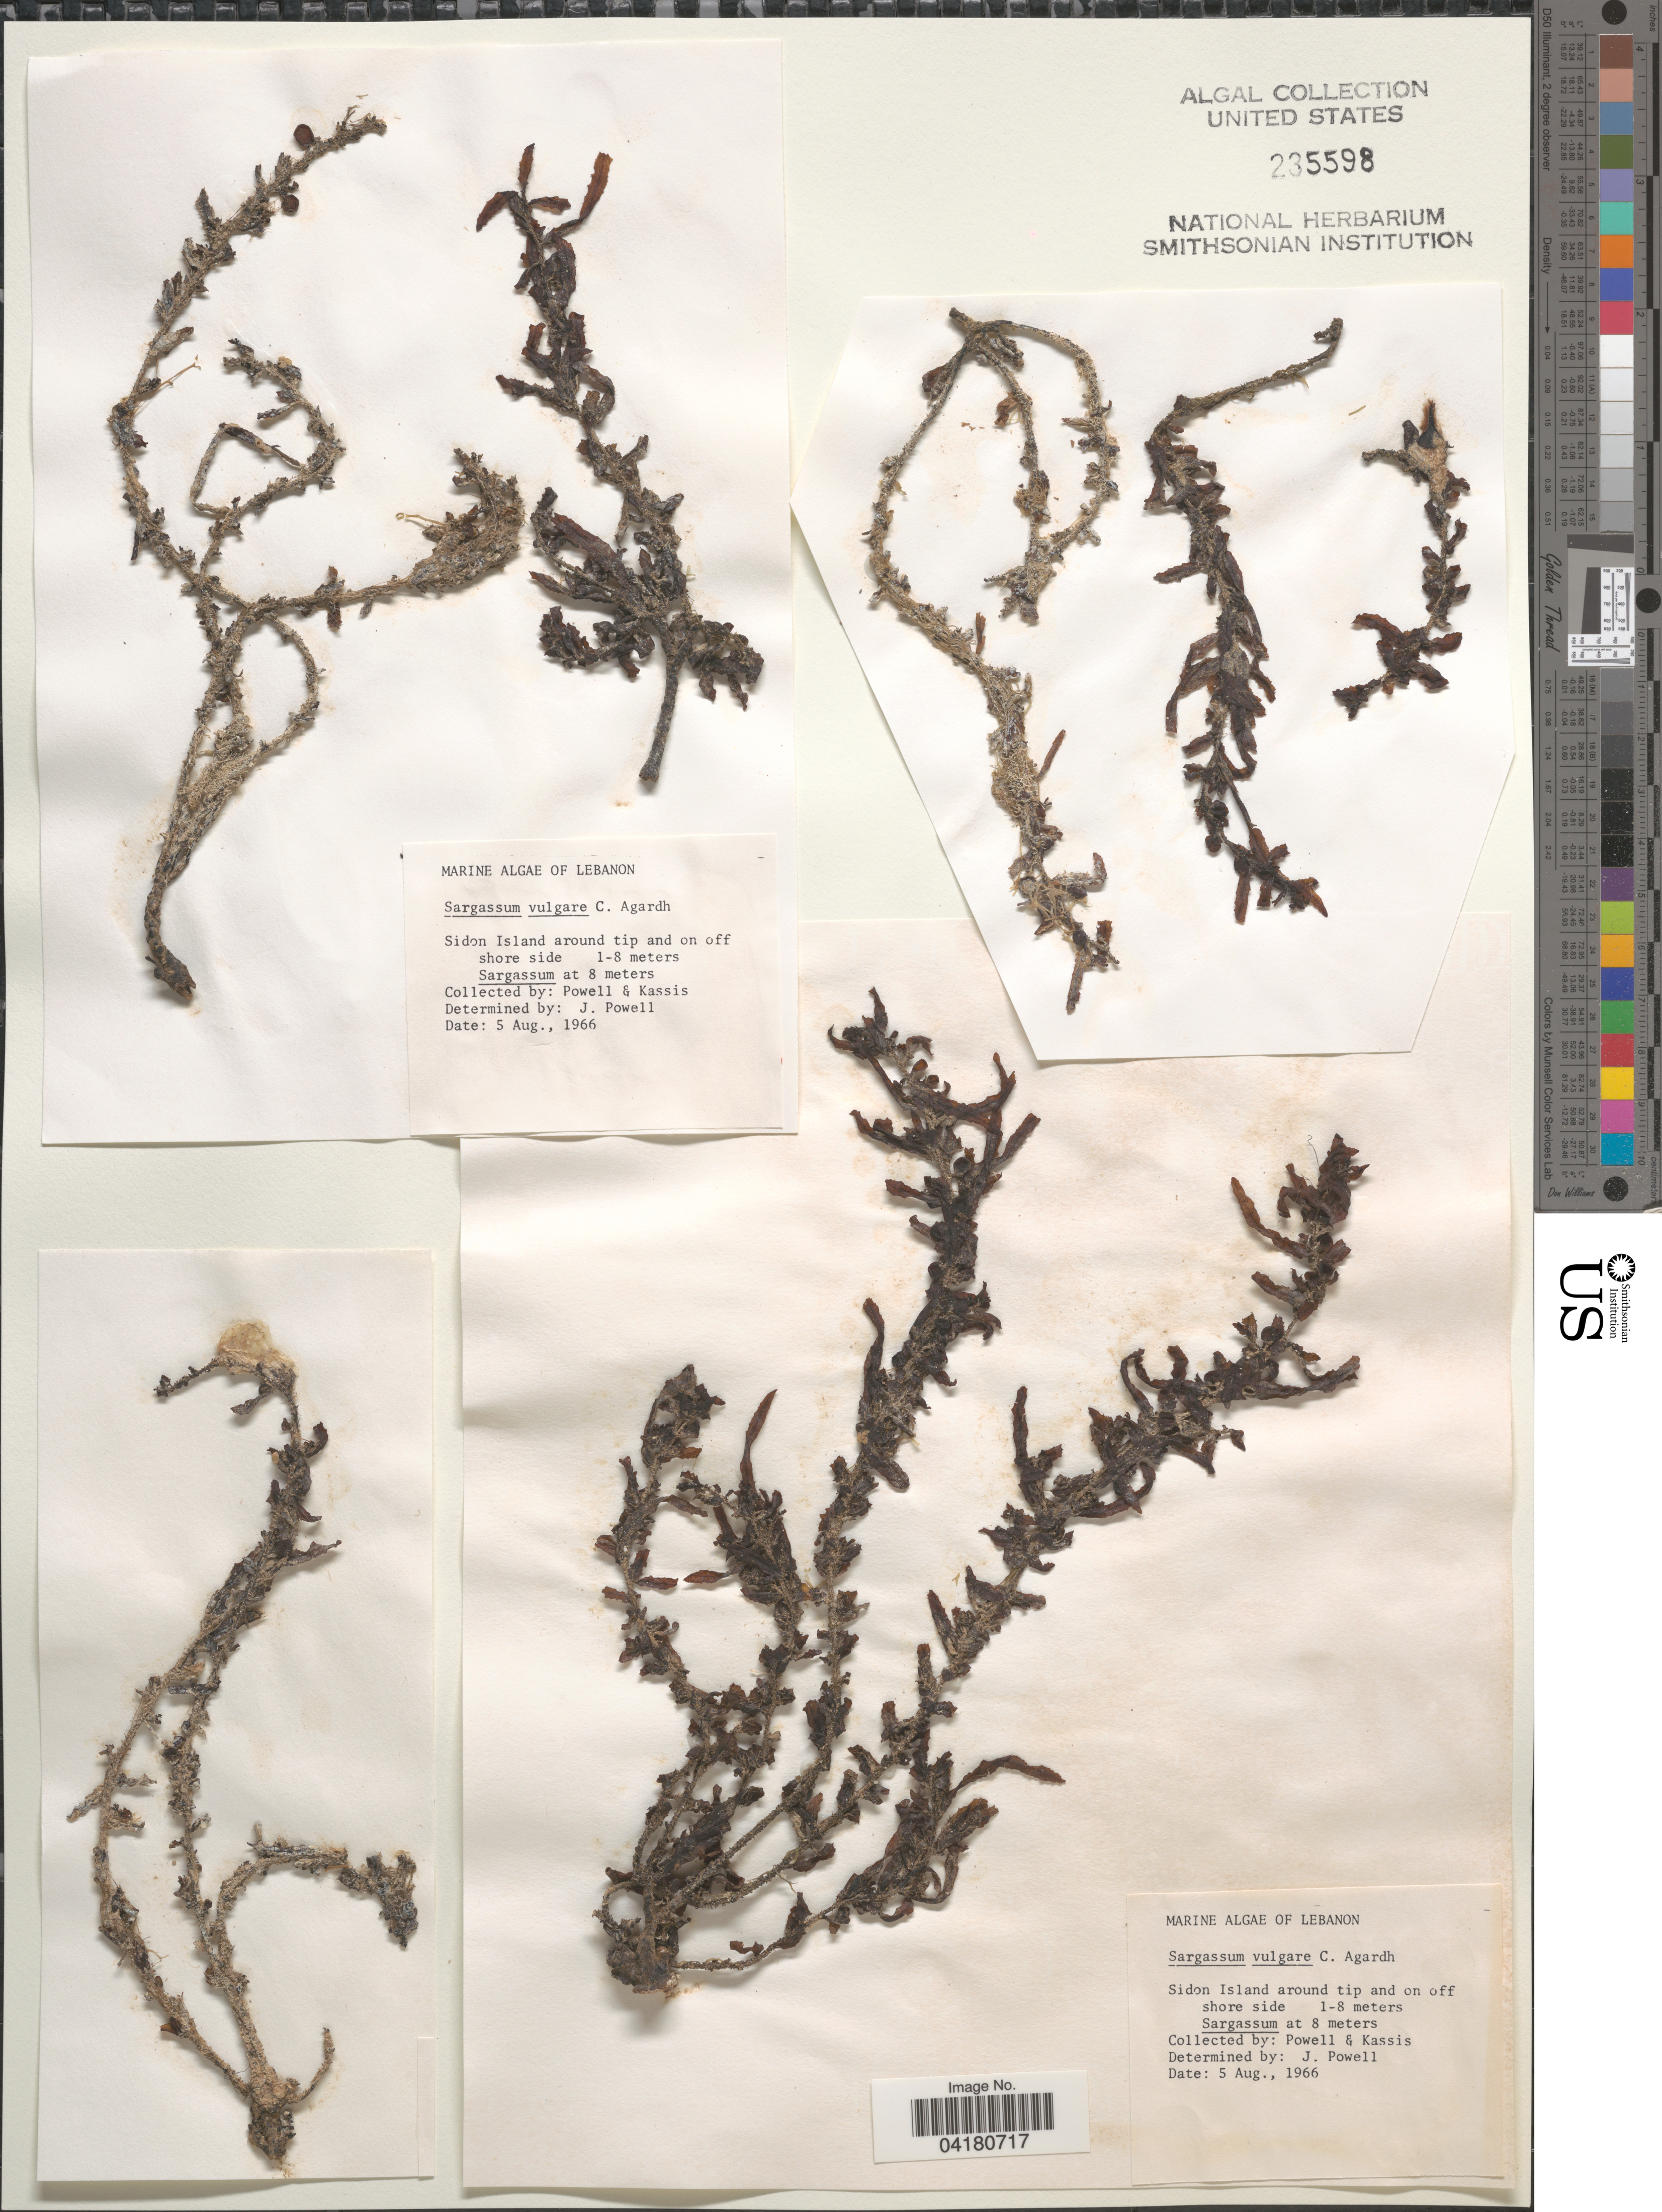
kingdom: Chromista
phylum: Ochrophyta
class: Phaeophyceae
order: Fucales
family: Sargassaceae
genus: Sargassum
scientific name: Sargassum vulgare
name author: C. Agardh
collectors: -. Powell & Kassis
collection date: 1966-08-05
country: Lebanon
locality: Sidon Island around tip and on off shore side.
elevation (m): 1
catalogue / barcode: US 235598